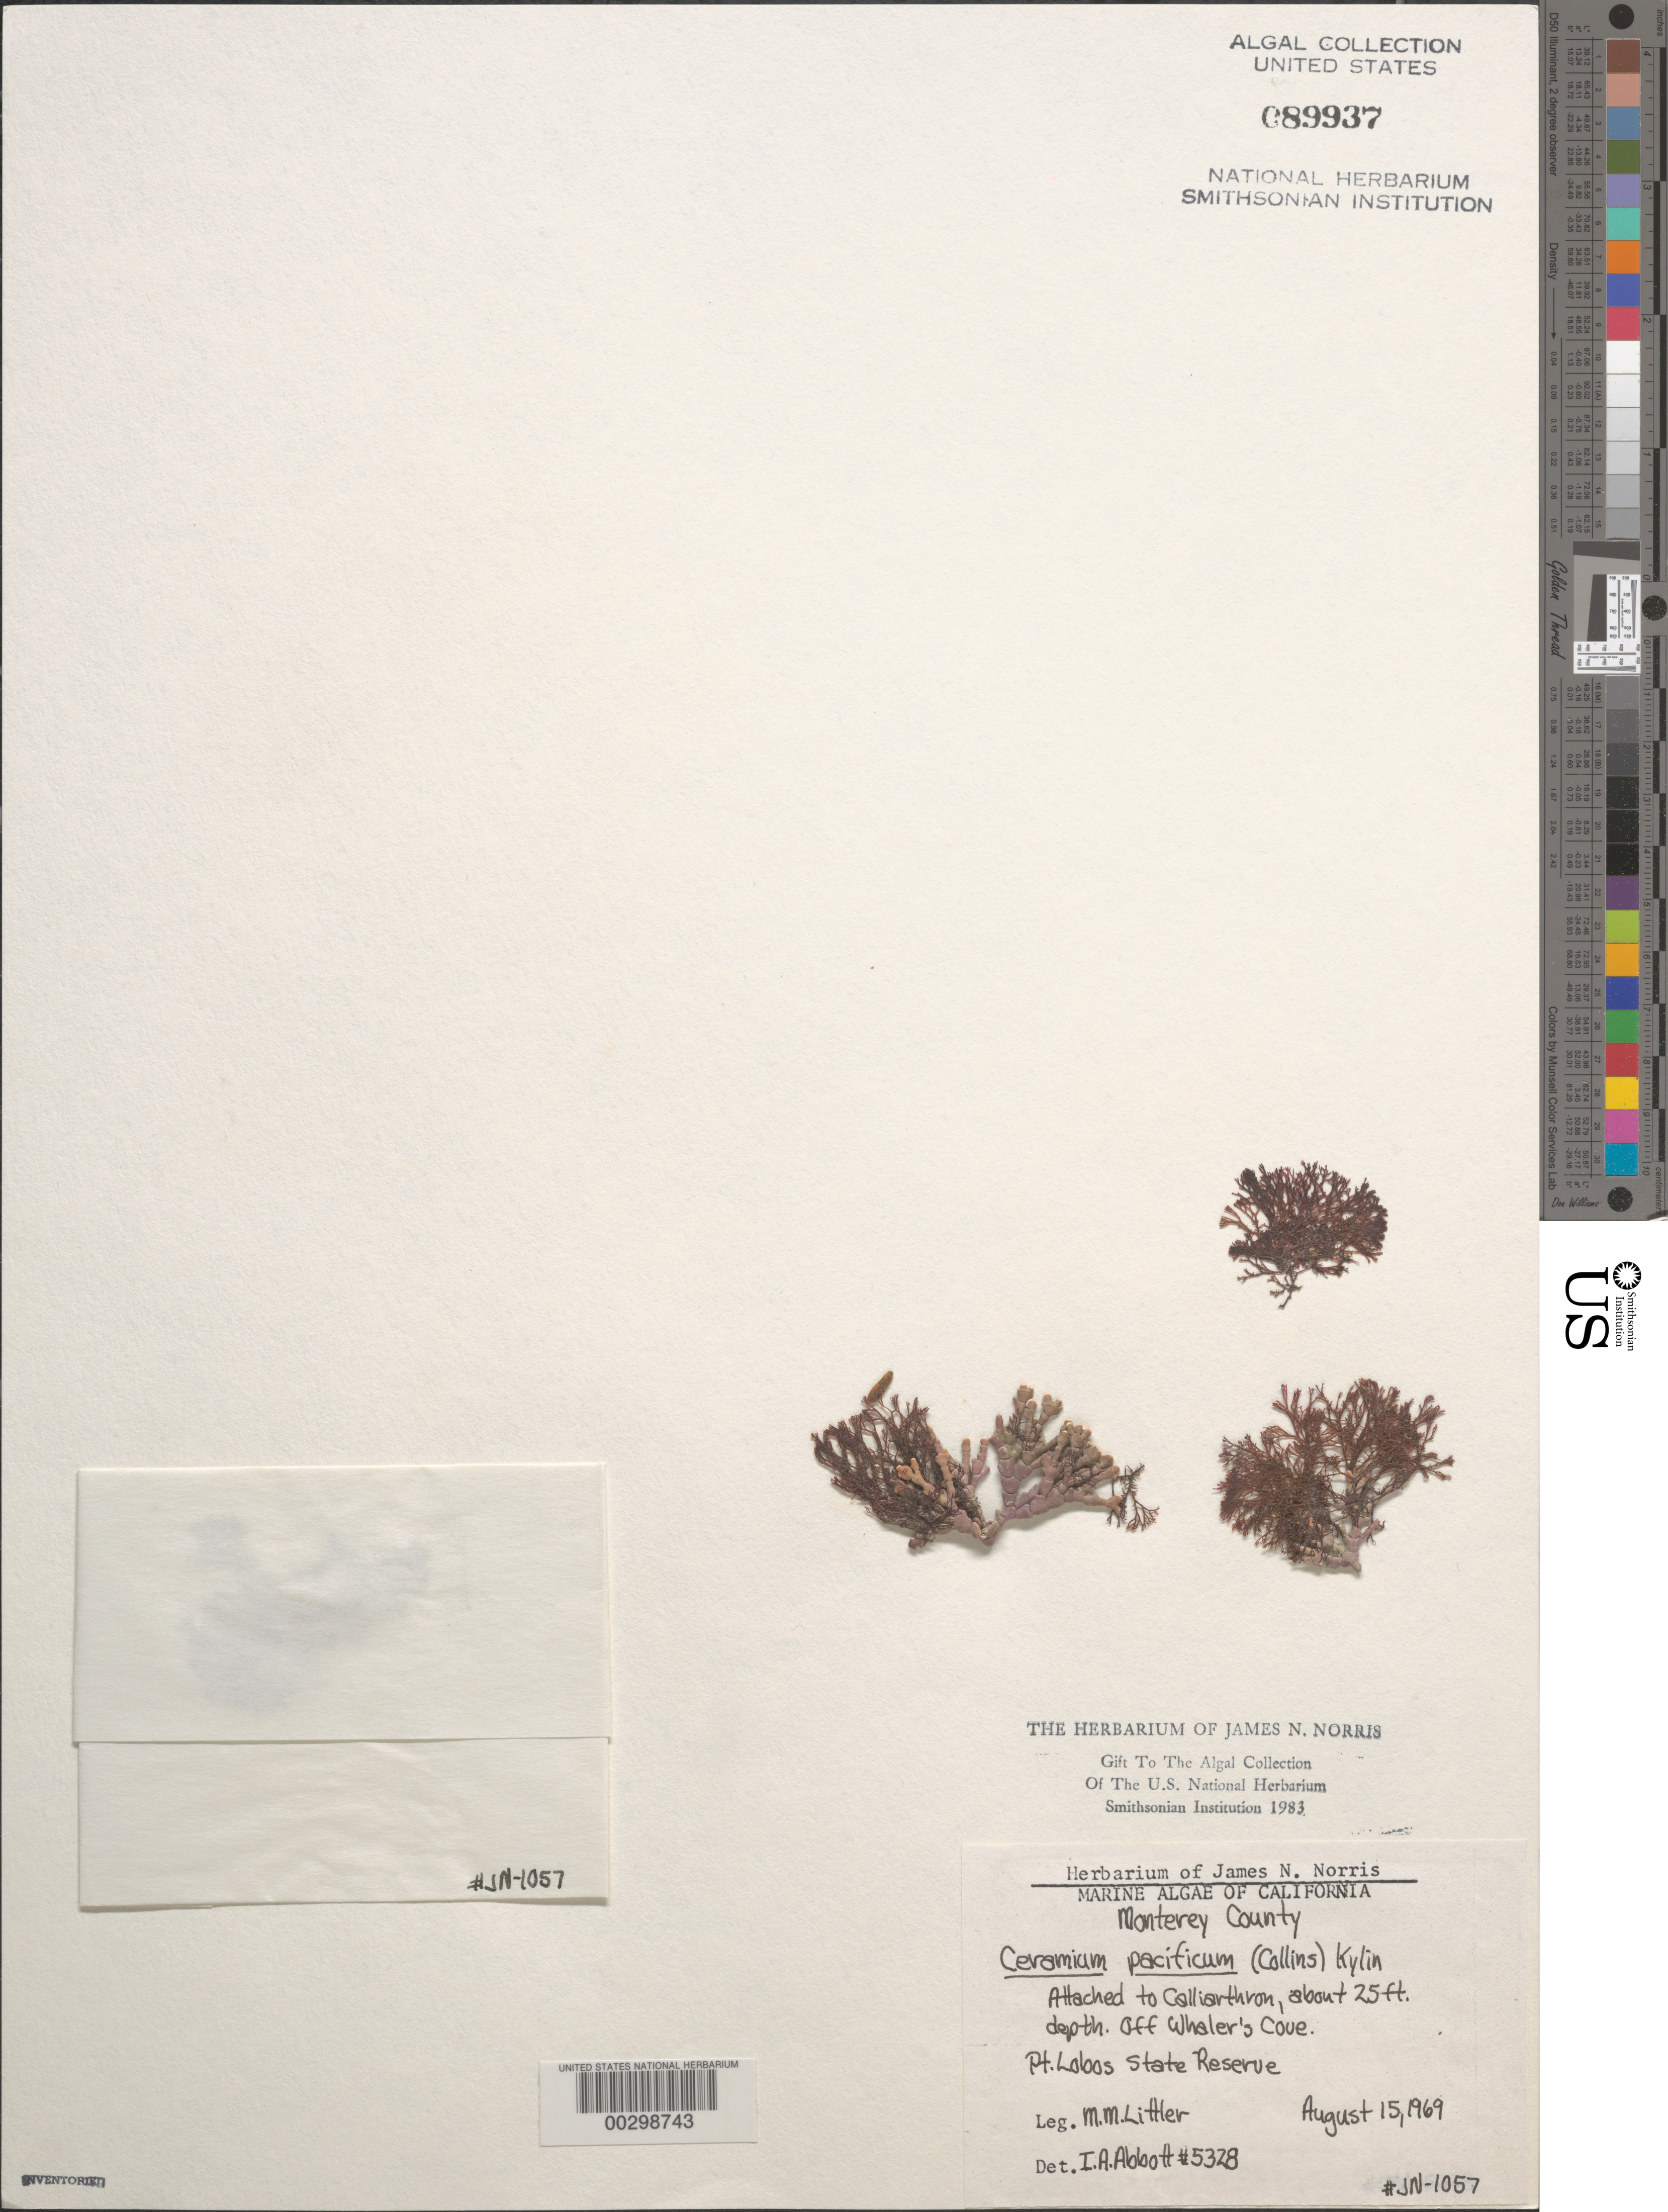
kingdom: Plantae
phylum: Rhodophyta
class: Florideophyceae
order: Ceramiales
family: Ceramiaceae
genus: Ceramium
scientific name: Ceramium pacificum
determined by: Abbott, Isabella A.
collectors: M. M. Littler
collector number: JN-1057 & IAA 5328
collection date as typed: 15 Aug 1969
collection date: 1969-08-15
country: United States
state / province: California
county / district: Monterey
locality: Point Lobos State Reserve, off Whaler's Cove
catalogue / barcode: US 89937